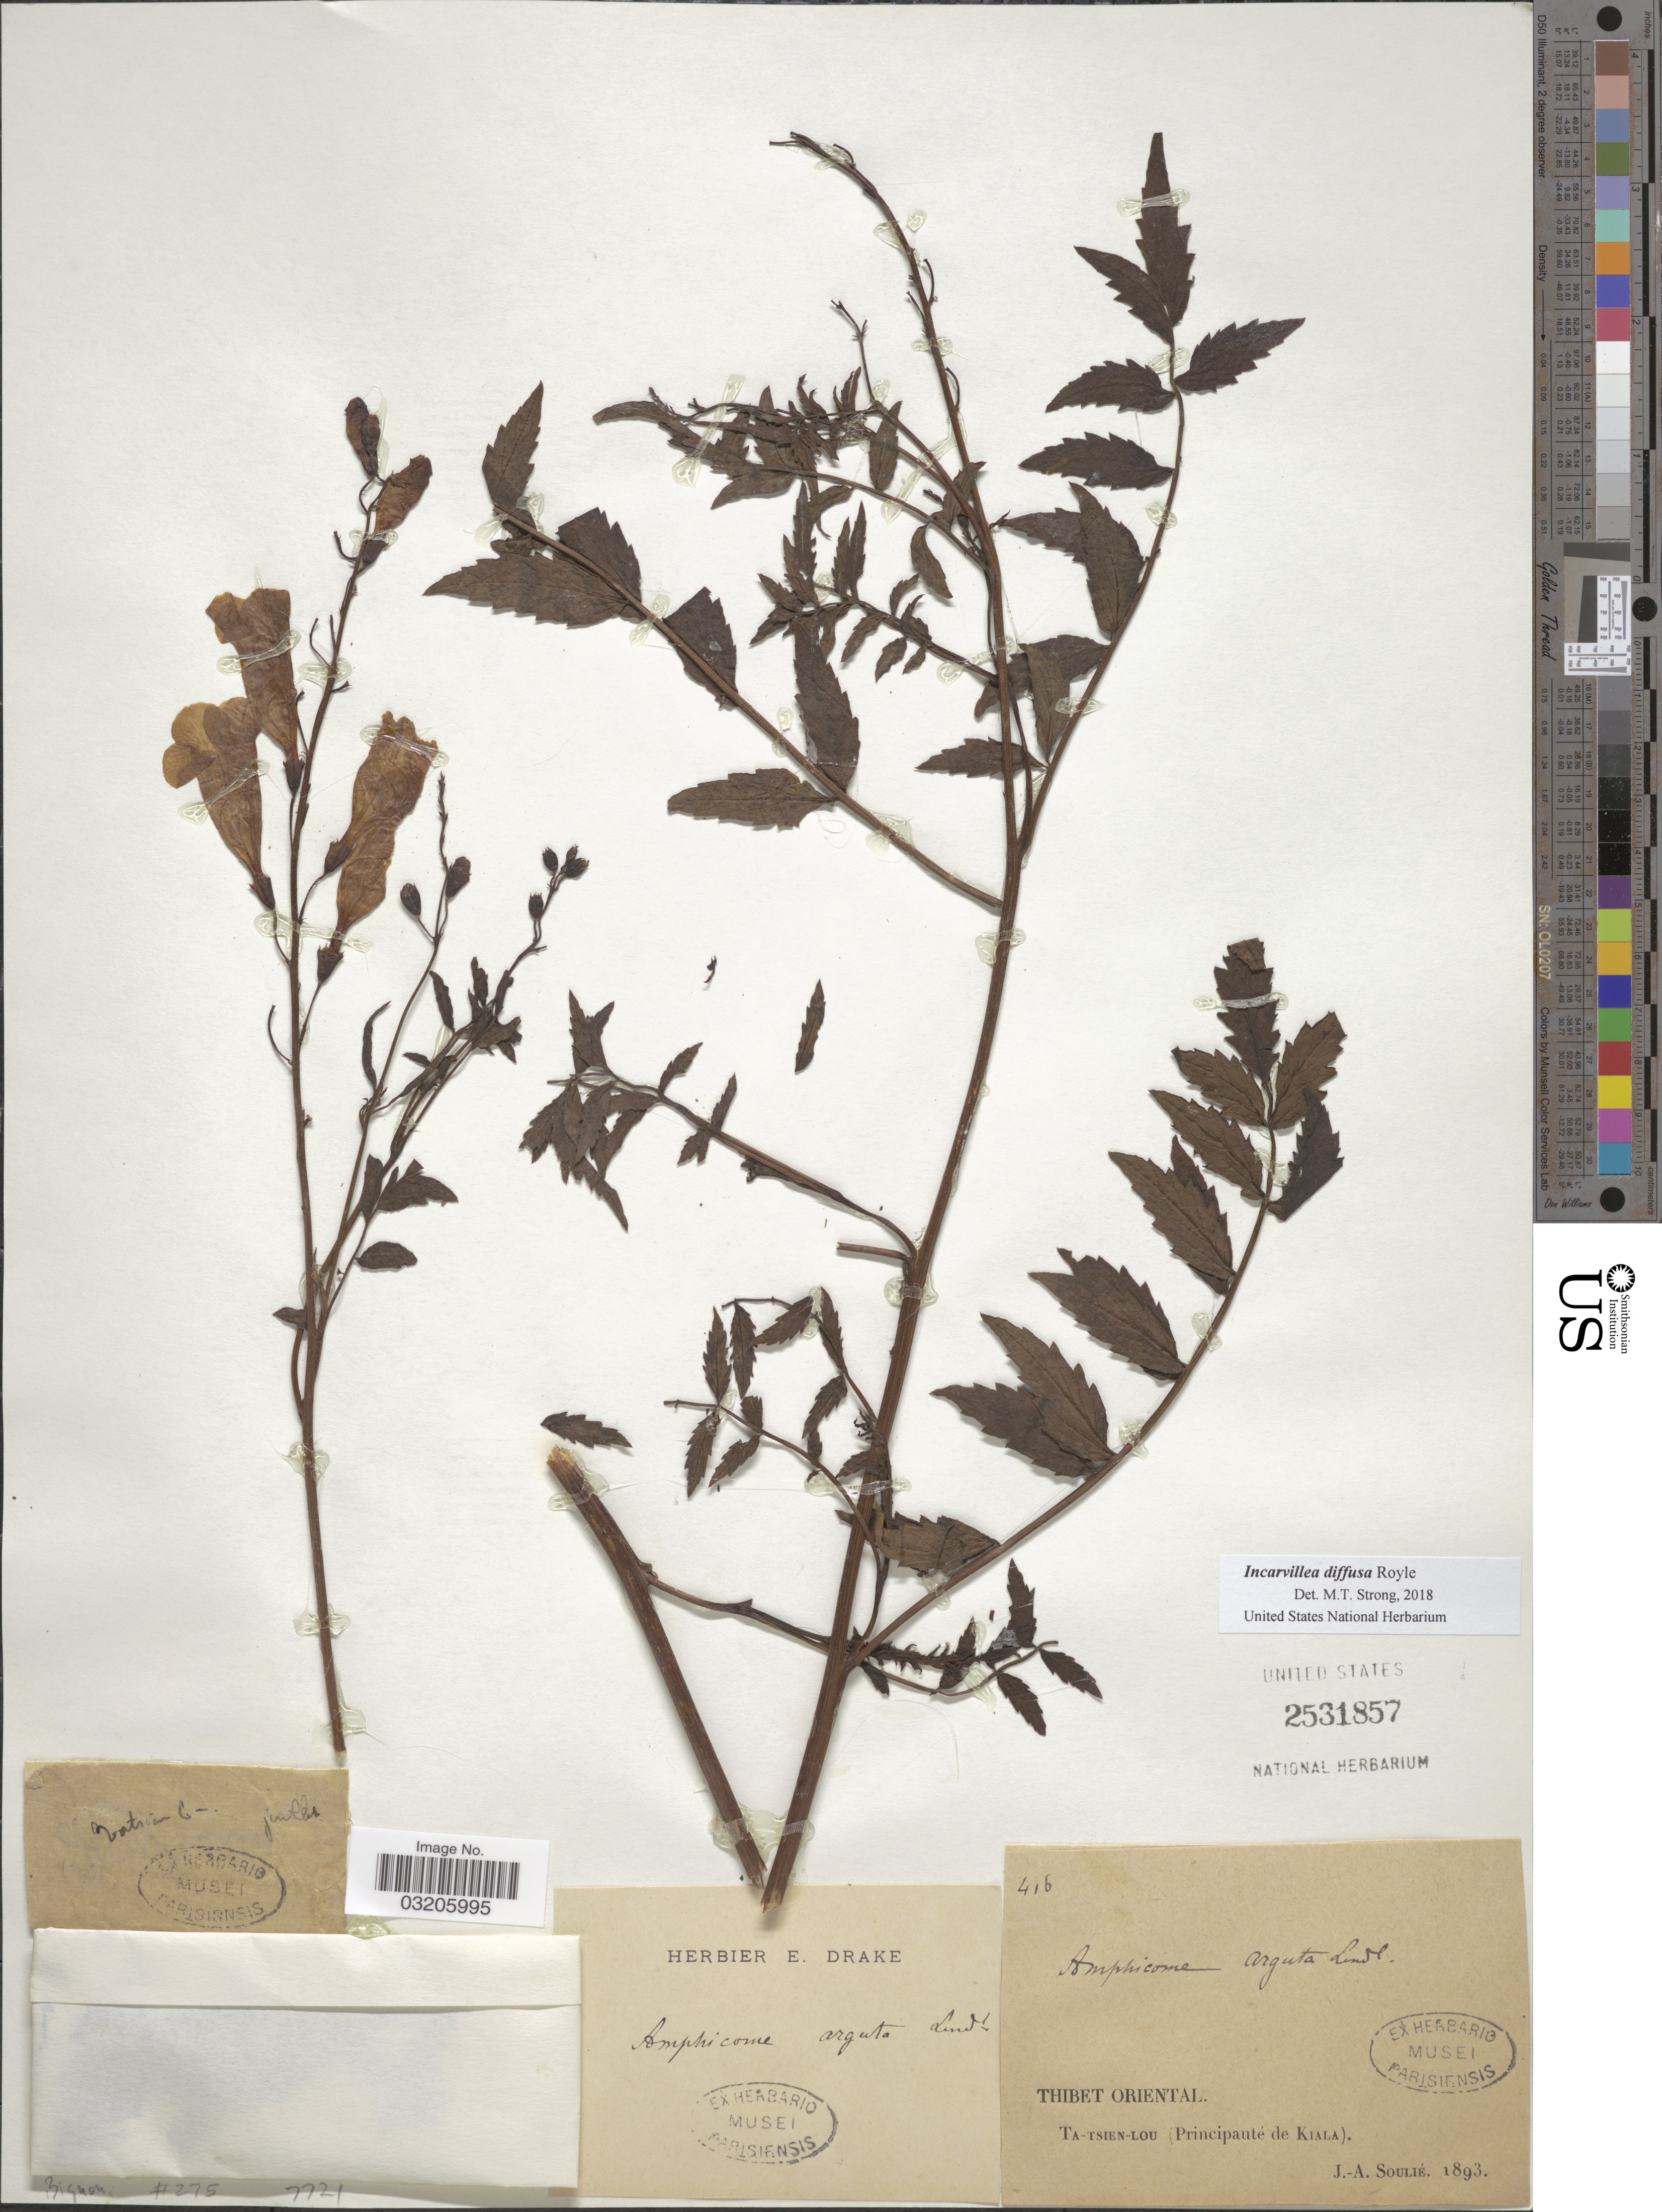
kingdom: Plantae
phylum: Tracheophyta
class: Magnoliopsida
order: Lamiales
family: Bignoniaceae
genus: Incarvillea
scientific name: Incarvillea diffusa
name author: Royle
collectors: J. Soulié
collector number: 416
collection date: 1893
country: China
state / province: Xizang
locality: Thibet Oriental. Ta-Tsien-Lou (Principauté de Kiala).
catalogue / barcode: US 2531857